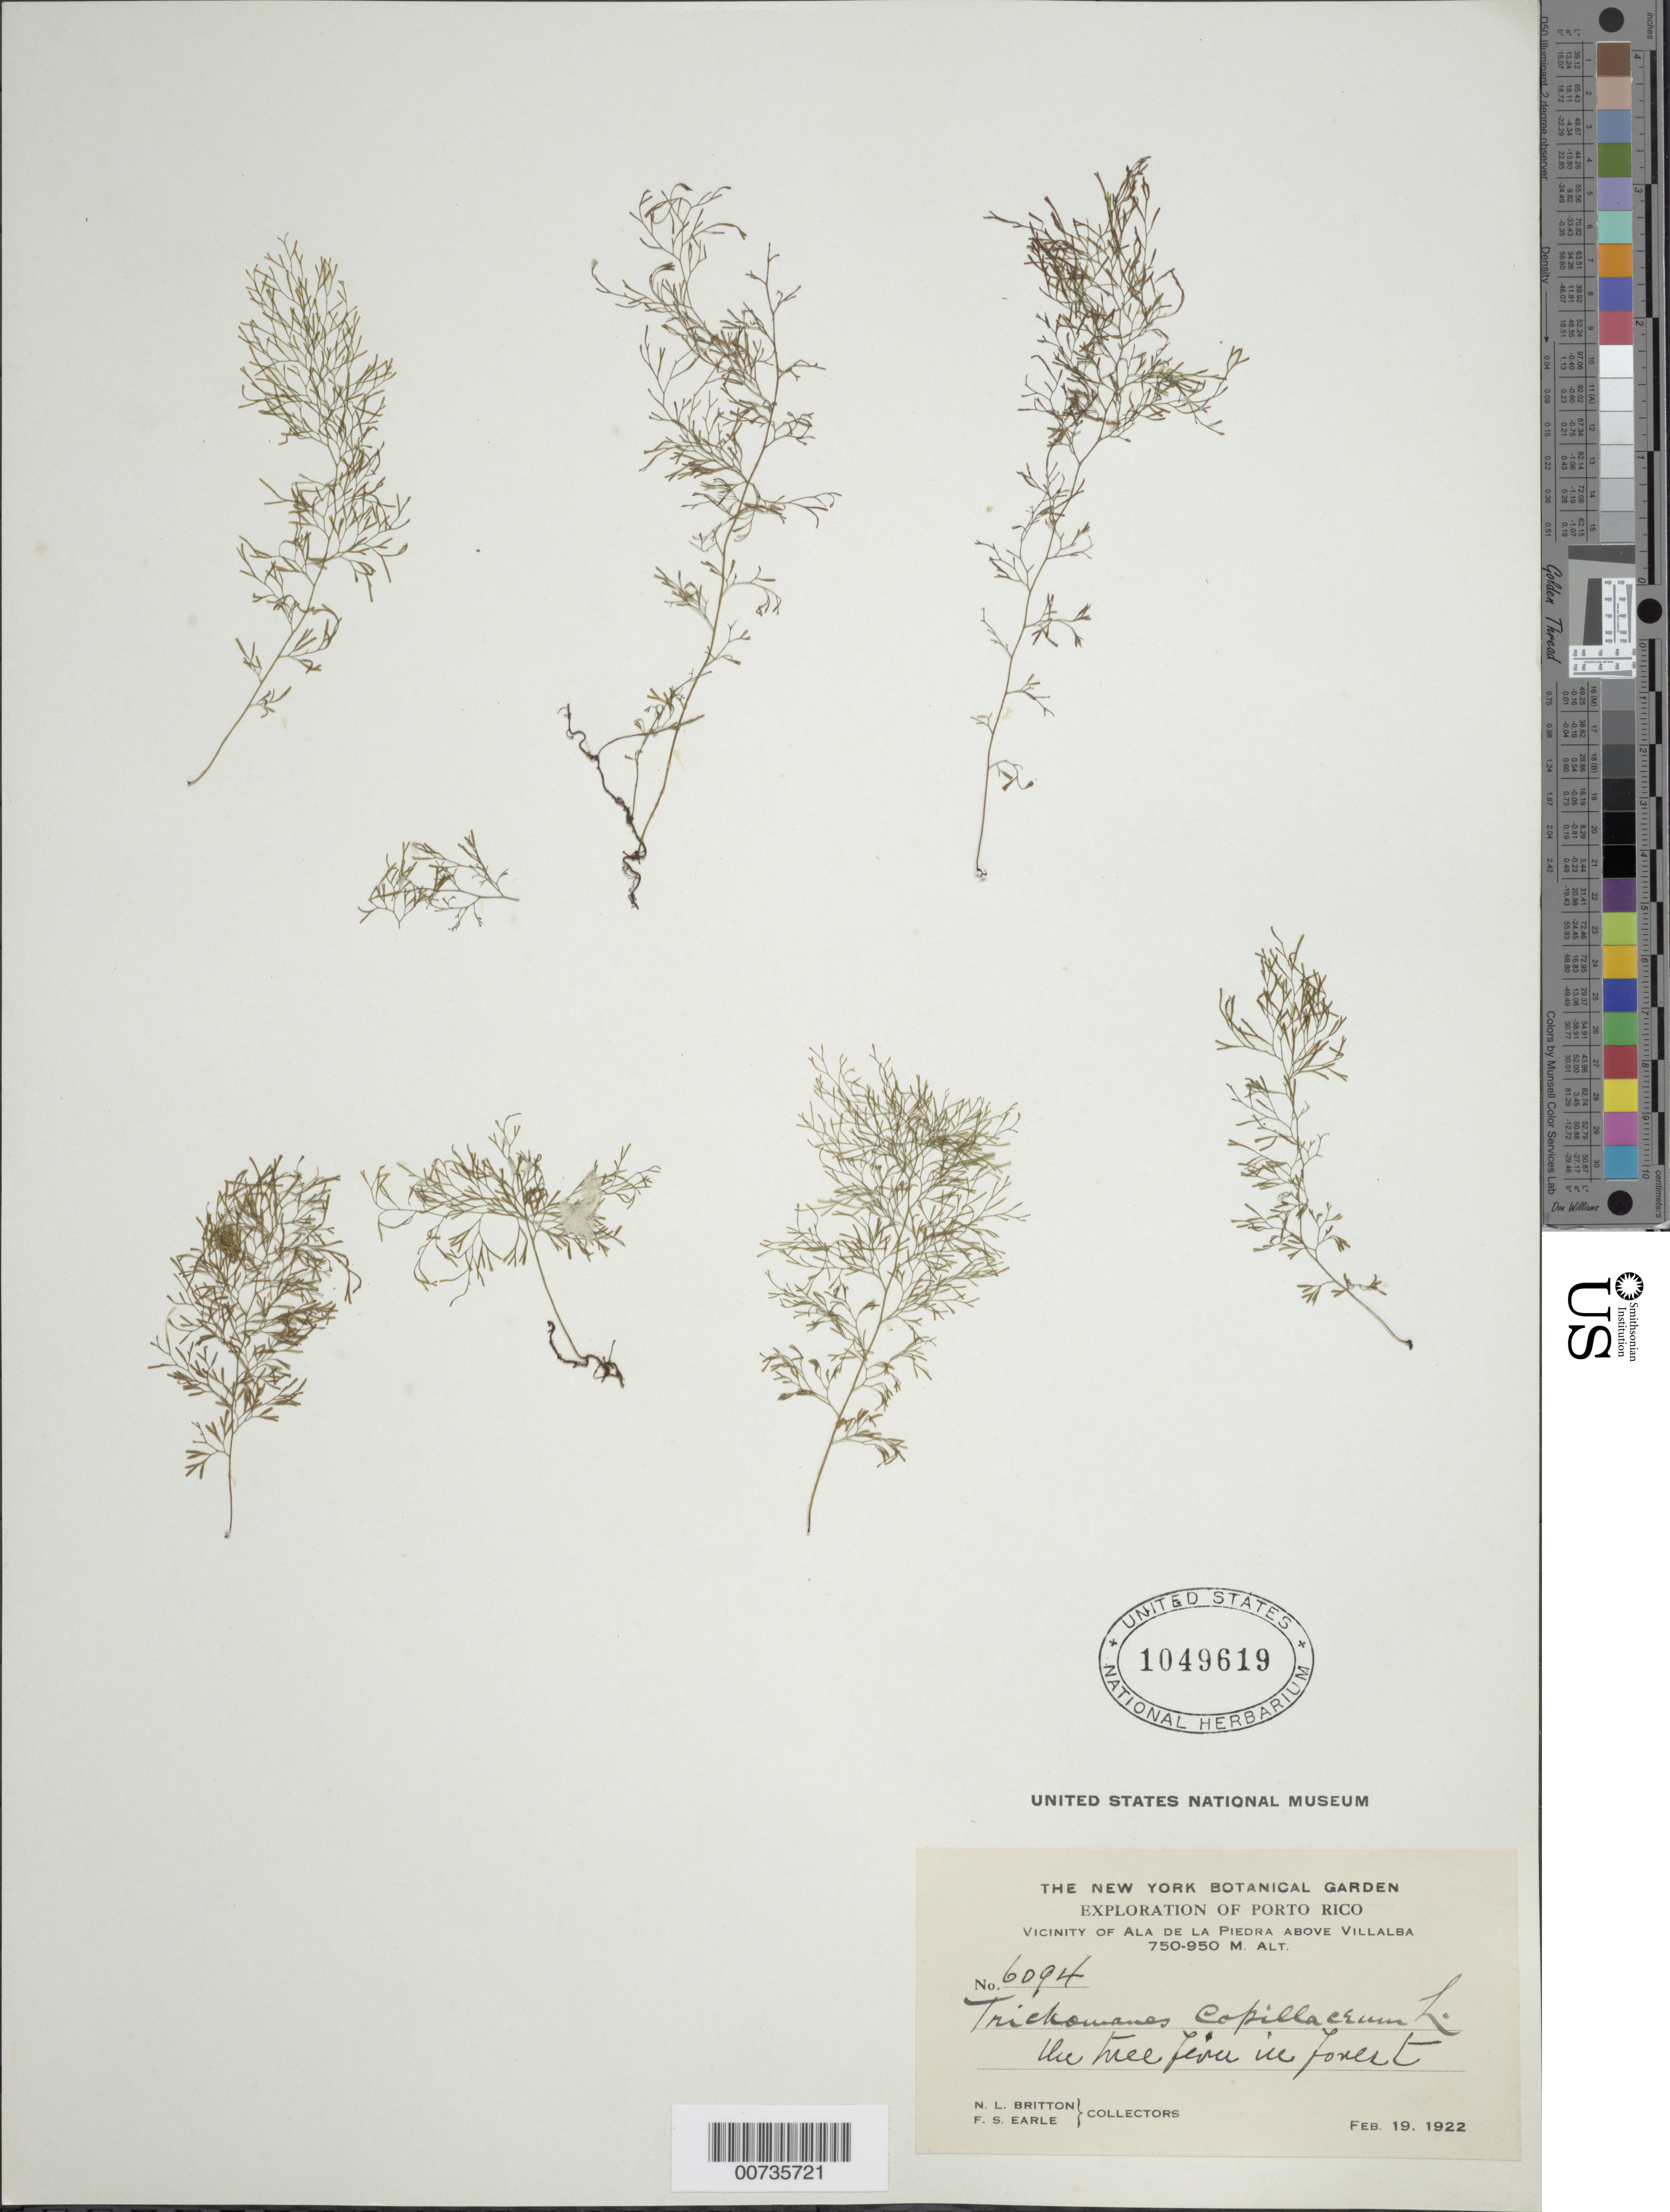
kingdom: Plantae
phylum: Tracheophyta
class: Polypodiopsida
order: Hymenophyllales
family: Hymenophyllaceae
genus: Polyphlebium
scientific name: Polyphlebium capillaceum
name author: (L.) Ebihara & Dubuisson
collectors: N. Britton & F. S. Earle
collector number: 6094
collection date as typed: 19 Feb 1922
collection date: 1922-02-19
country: Puerto Rico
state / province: Villalba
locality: Ala de la Piedra above Villalba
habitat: On tree fern in forest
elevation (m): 750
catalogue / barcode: US 1049619